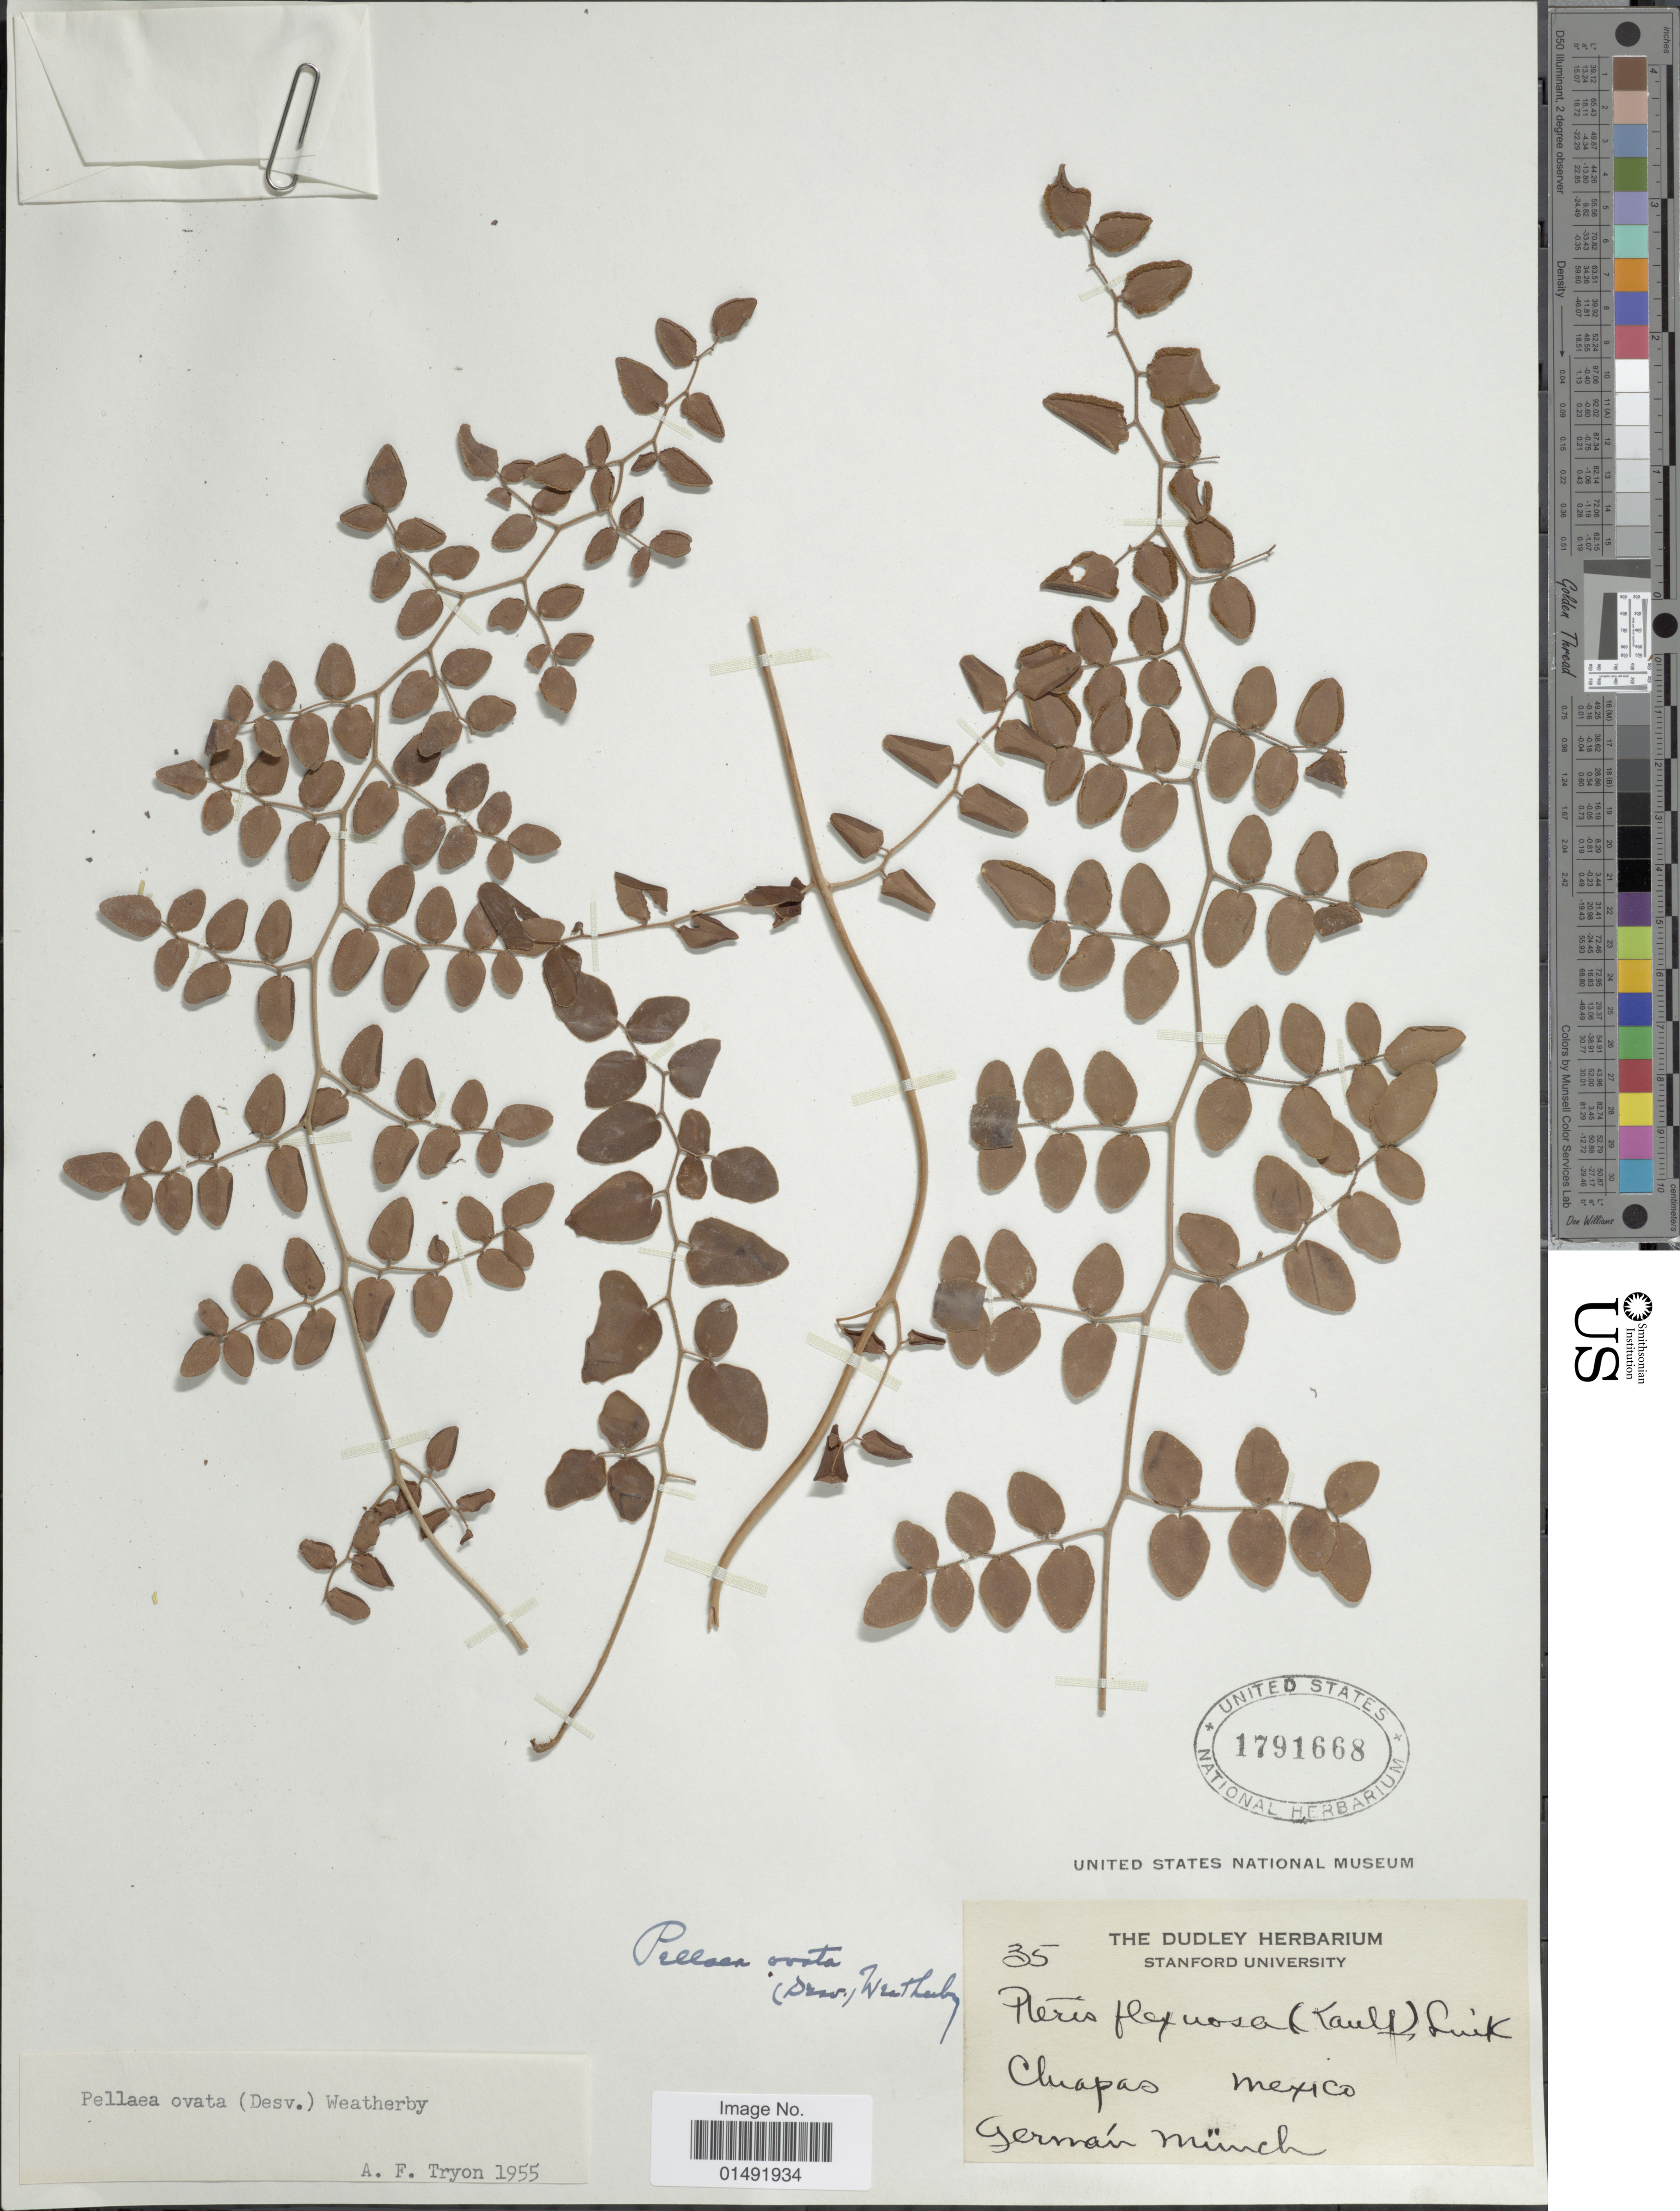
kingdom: Plantae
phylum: Tracheophyta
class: Polypodiopsida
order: Polypodiales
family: Pteridaceae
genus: Pellaea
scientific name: Pellaea ovata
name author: (Desv.) Weath.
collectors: G. Munch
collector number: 35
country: Mexico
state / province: Chiapas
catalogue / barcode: US 1791668